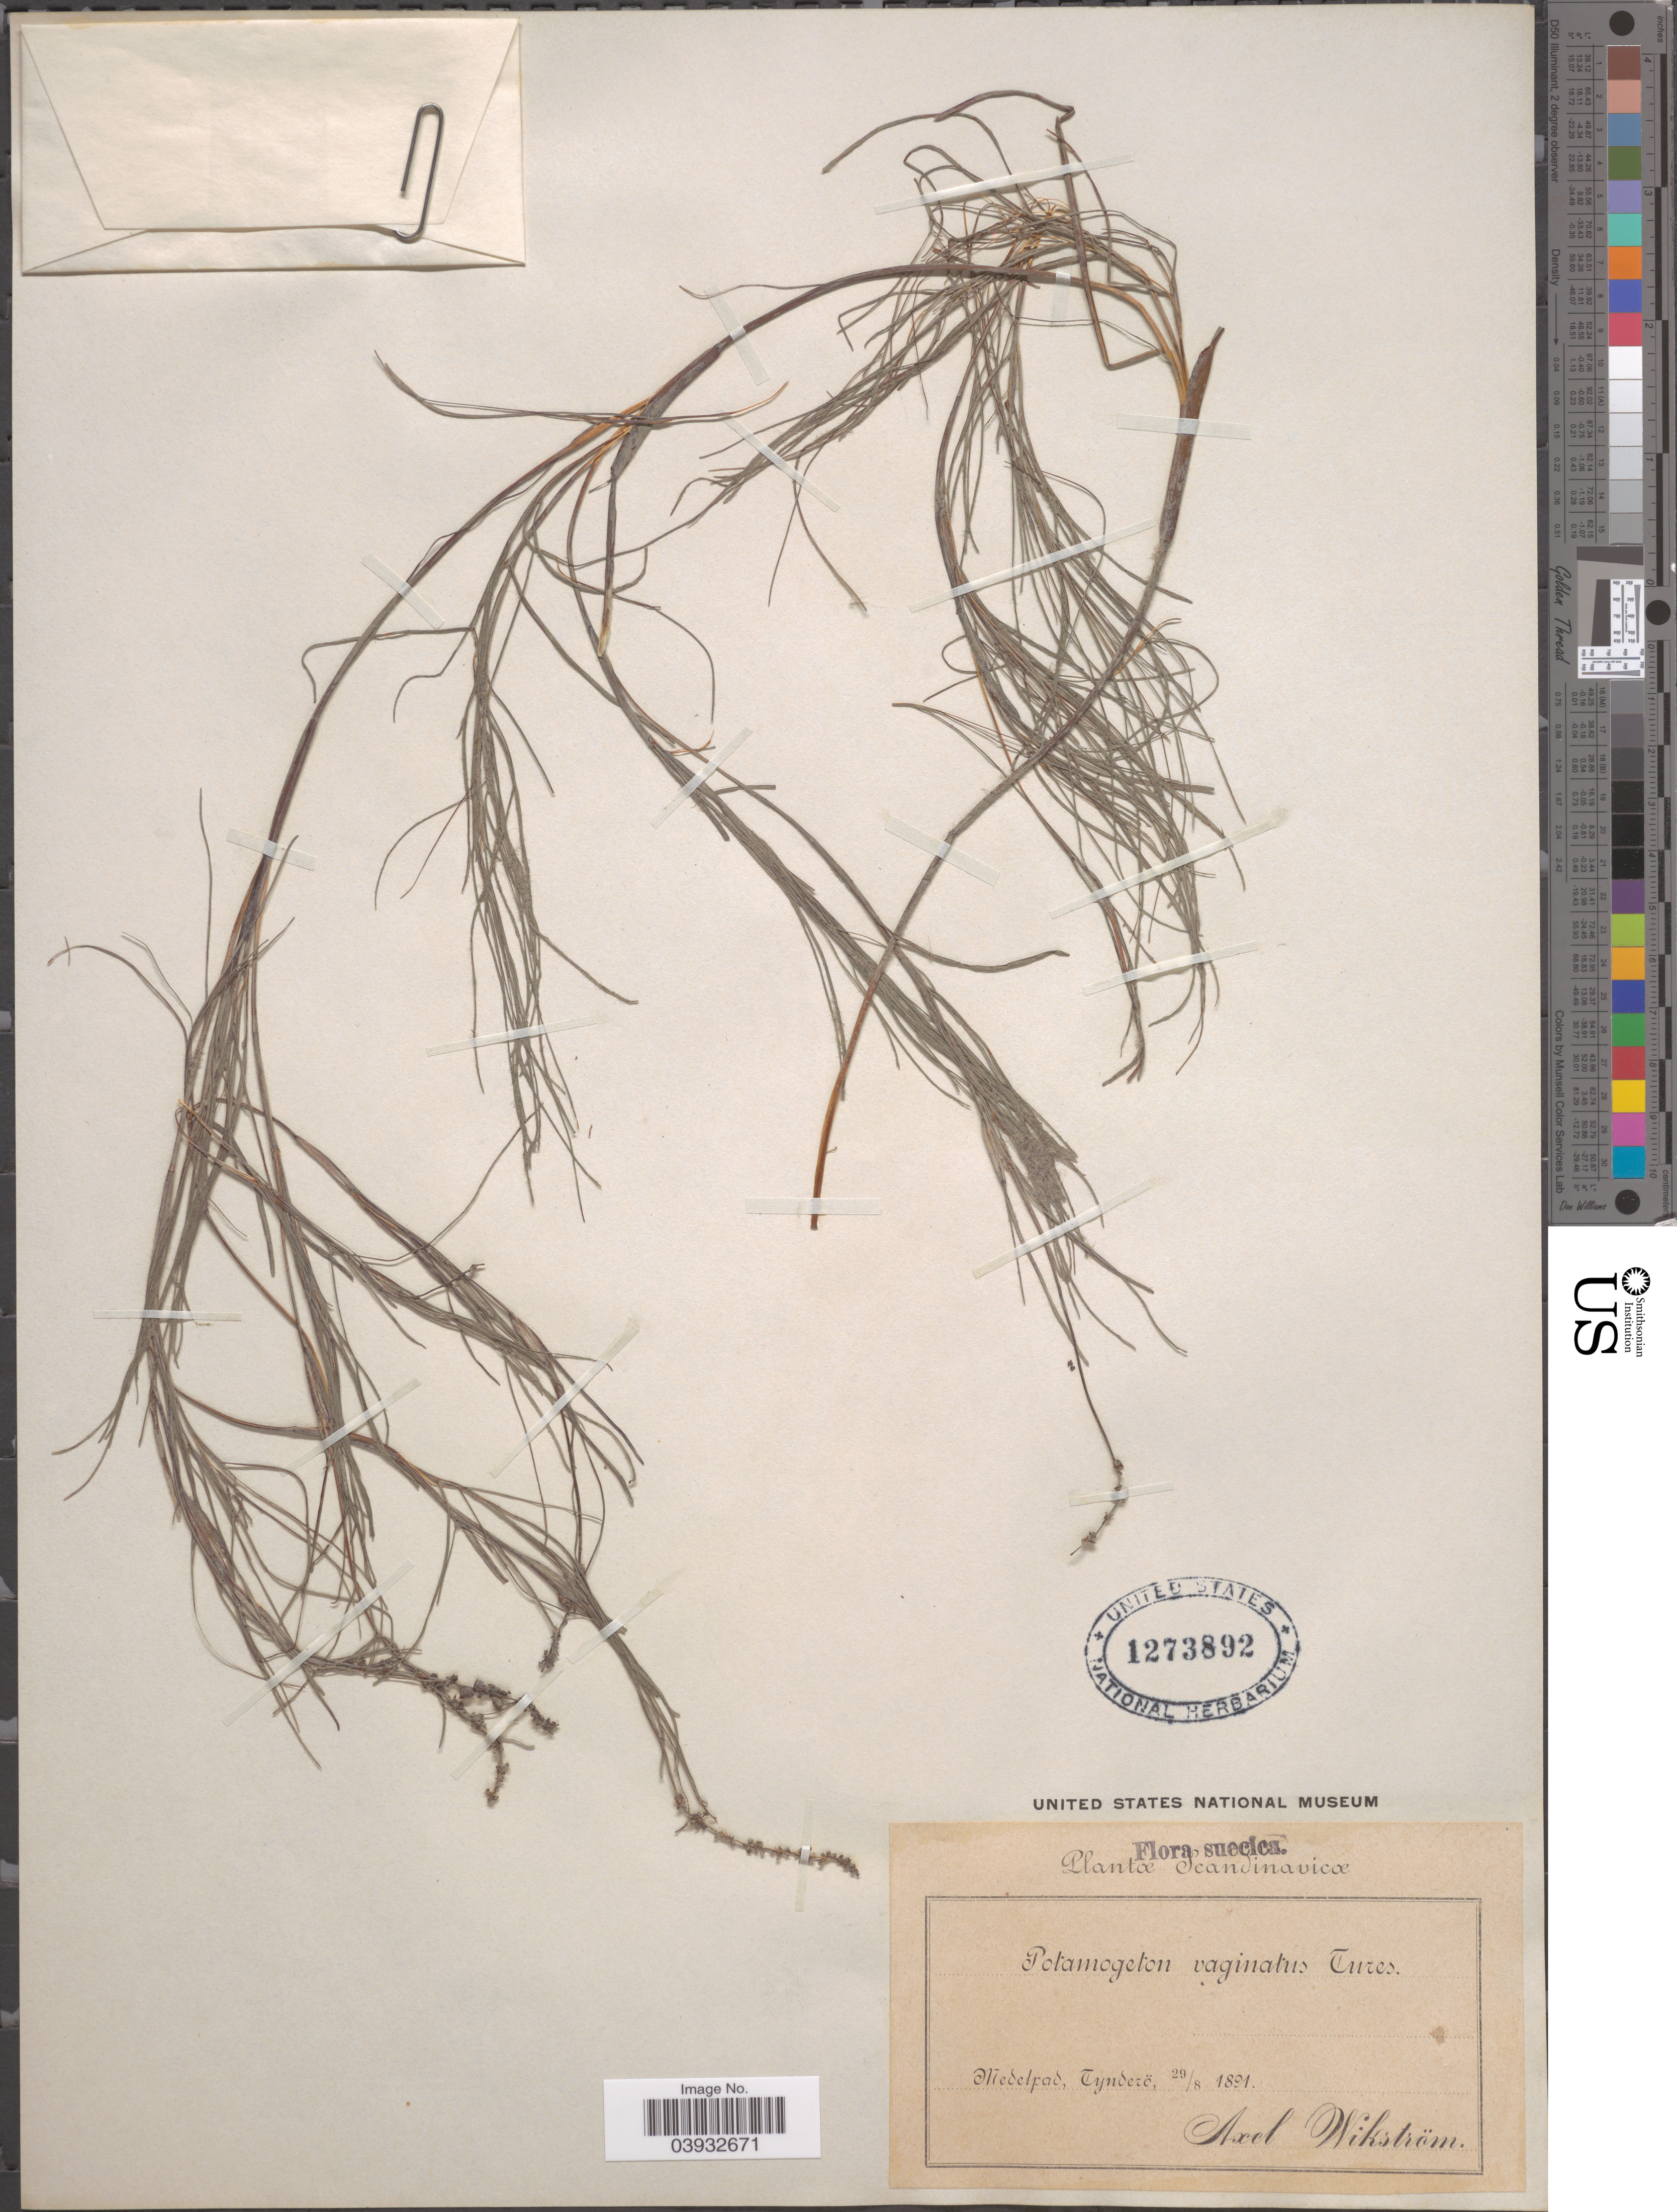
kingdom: Plantae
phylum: Tracheophyta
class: Liliopsida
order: Alismatales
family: Potamogetonaceae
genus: Potamogeton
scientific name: Potamogeton vaginatus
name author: Turcz.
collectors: A. Wikström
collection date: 1891-08-29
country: Sweden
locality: Suecica. Scandinavicæ. Medelpad, Tynderö.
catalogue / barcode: US 1273892